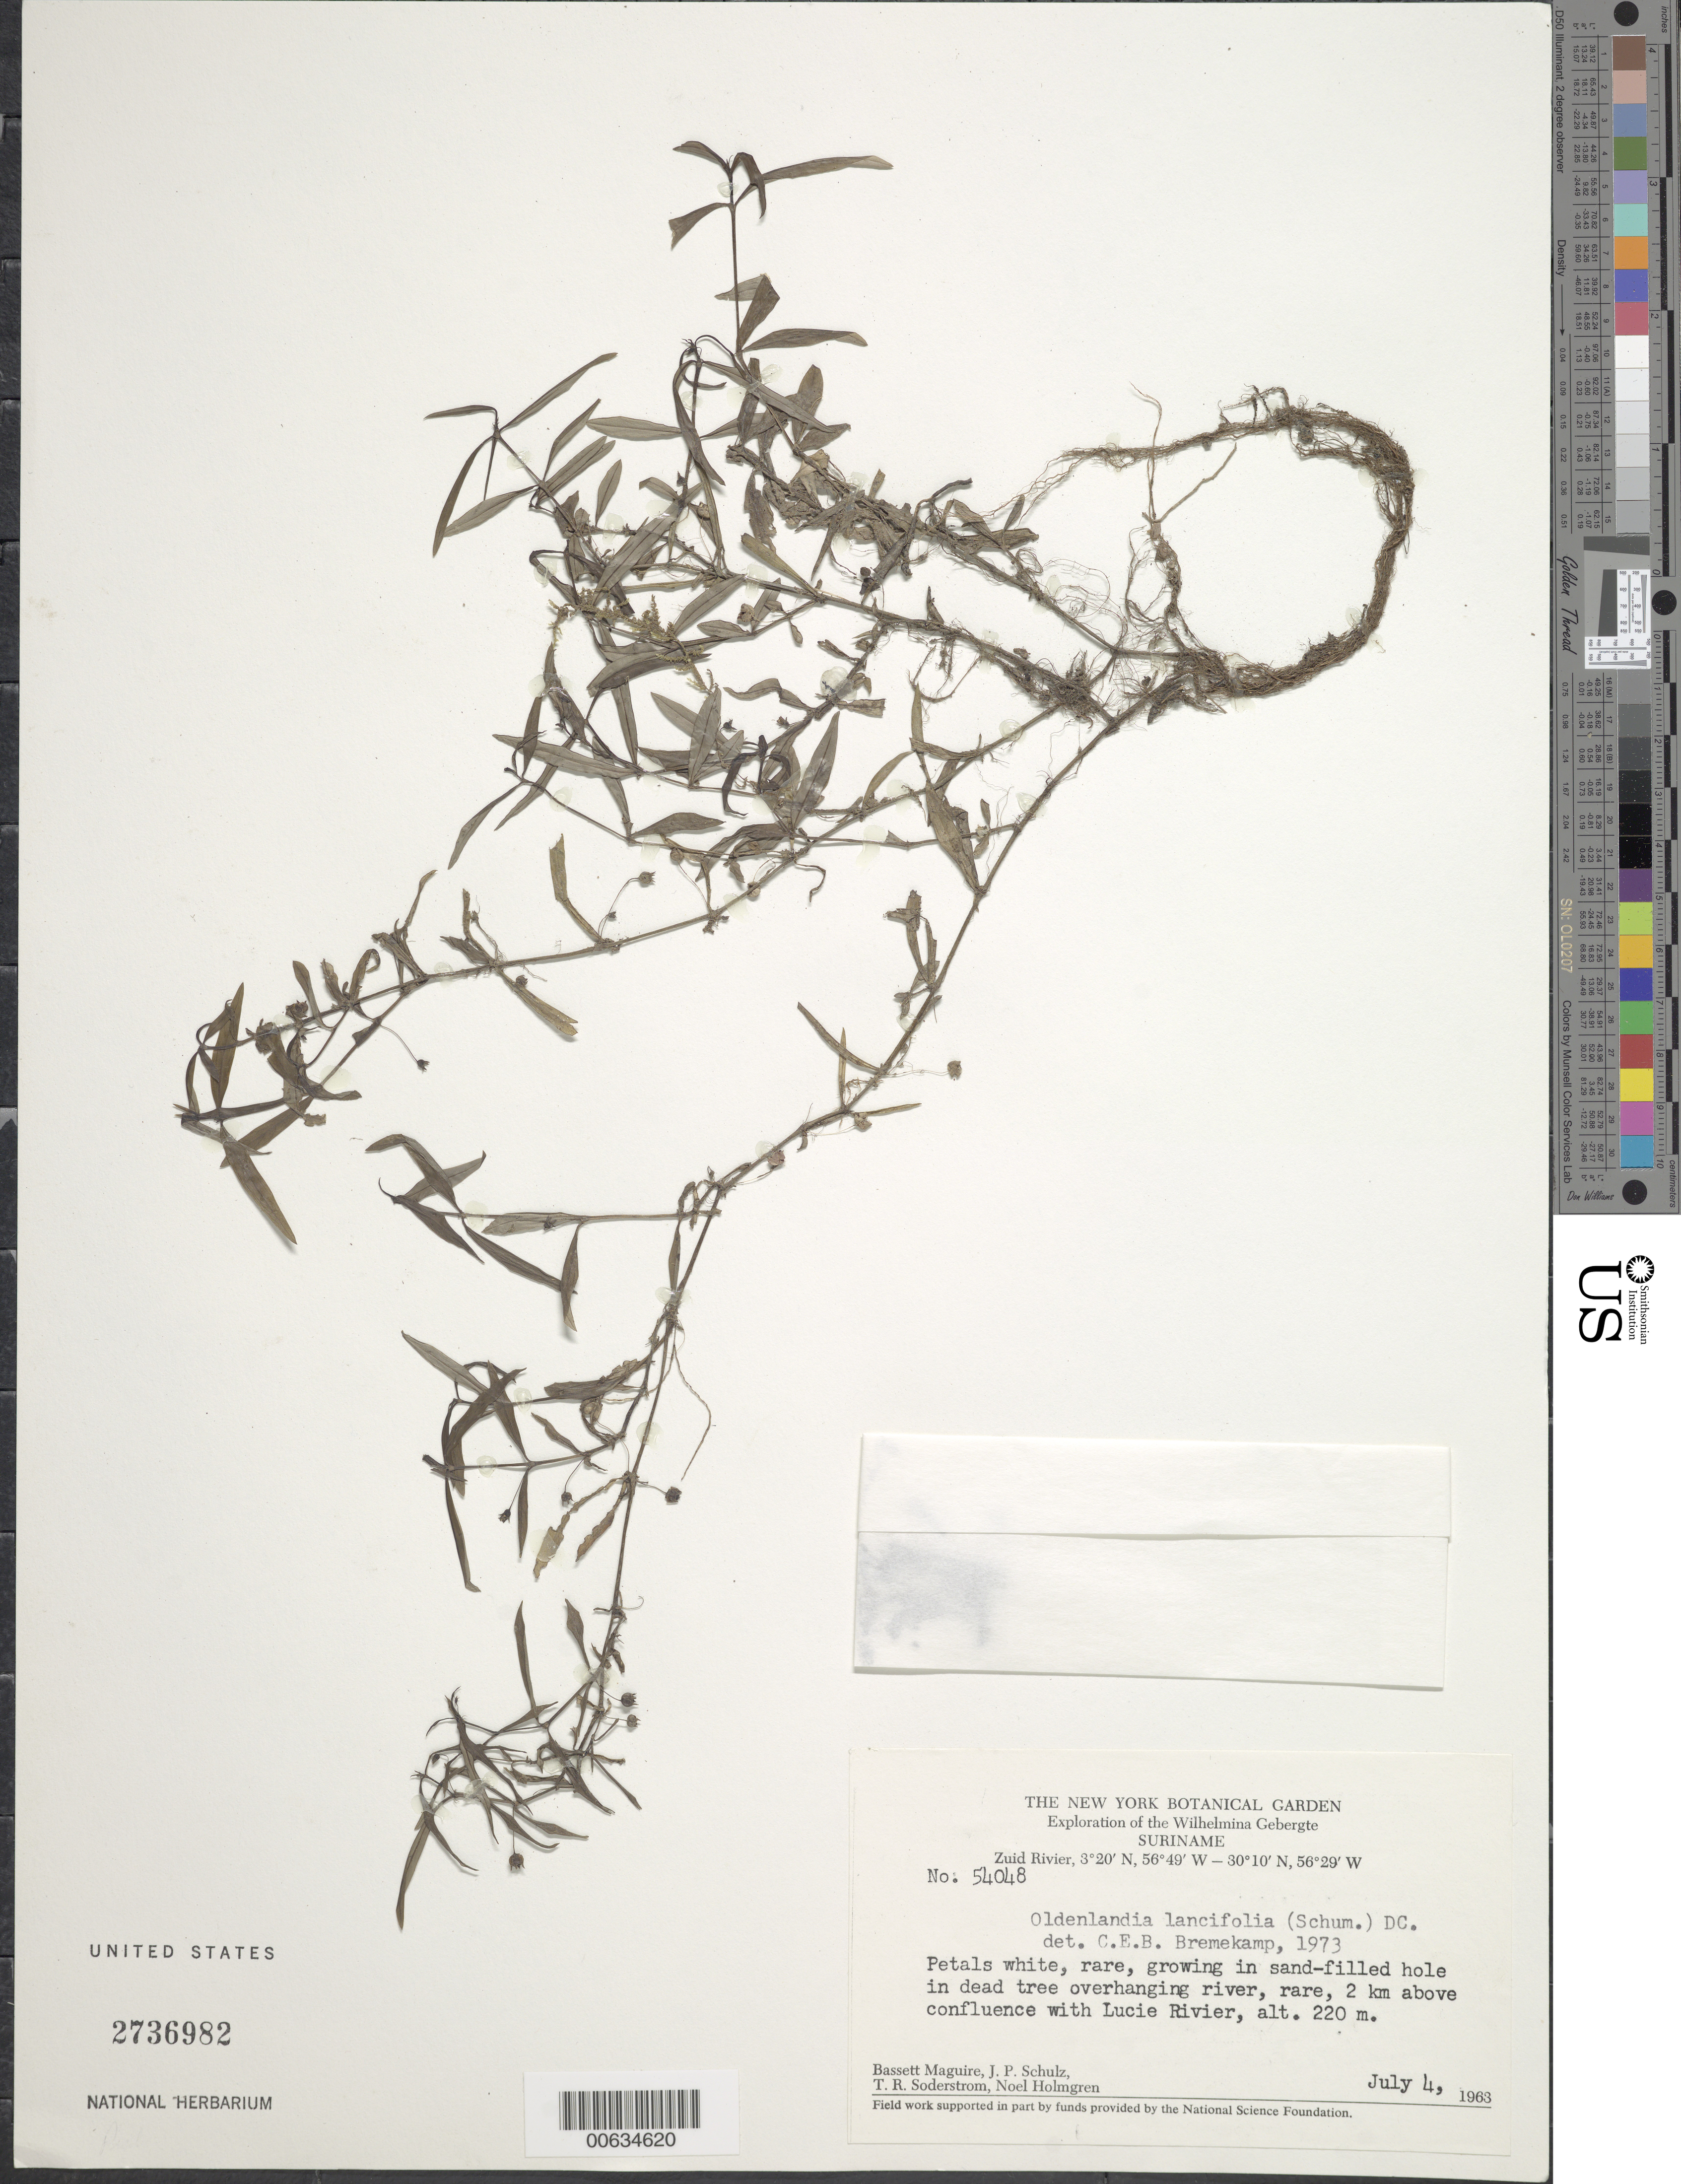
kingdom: Plantae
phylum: Tracheophyta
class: Magnoliopsida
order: Gentianales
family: Rubiaceae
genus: Oldenlandia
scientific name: Oldenlandia lancifolia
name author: (Schumach.) DC.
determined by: Bremekamp, C. E. B.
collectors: B. Maguire, J. P. Schulz, T. R. Soderstrom & N. H. Holmgren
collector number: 54048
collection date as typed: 4-Jul-63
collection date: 1963-07-04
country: Suriname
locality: Zuid River, 2 km above confluence with Lucie R., Wilhelmina Gebergte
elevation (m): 220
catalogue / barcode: US 2736982